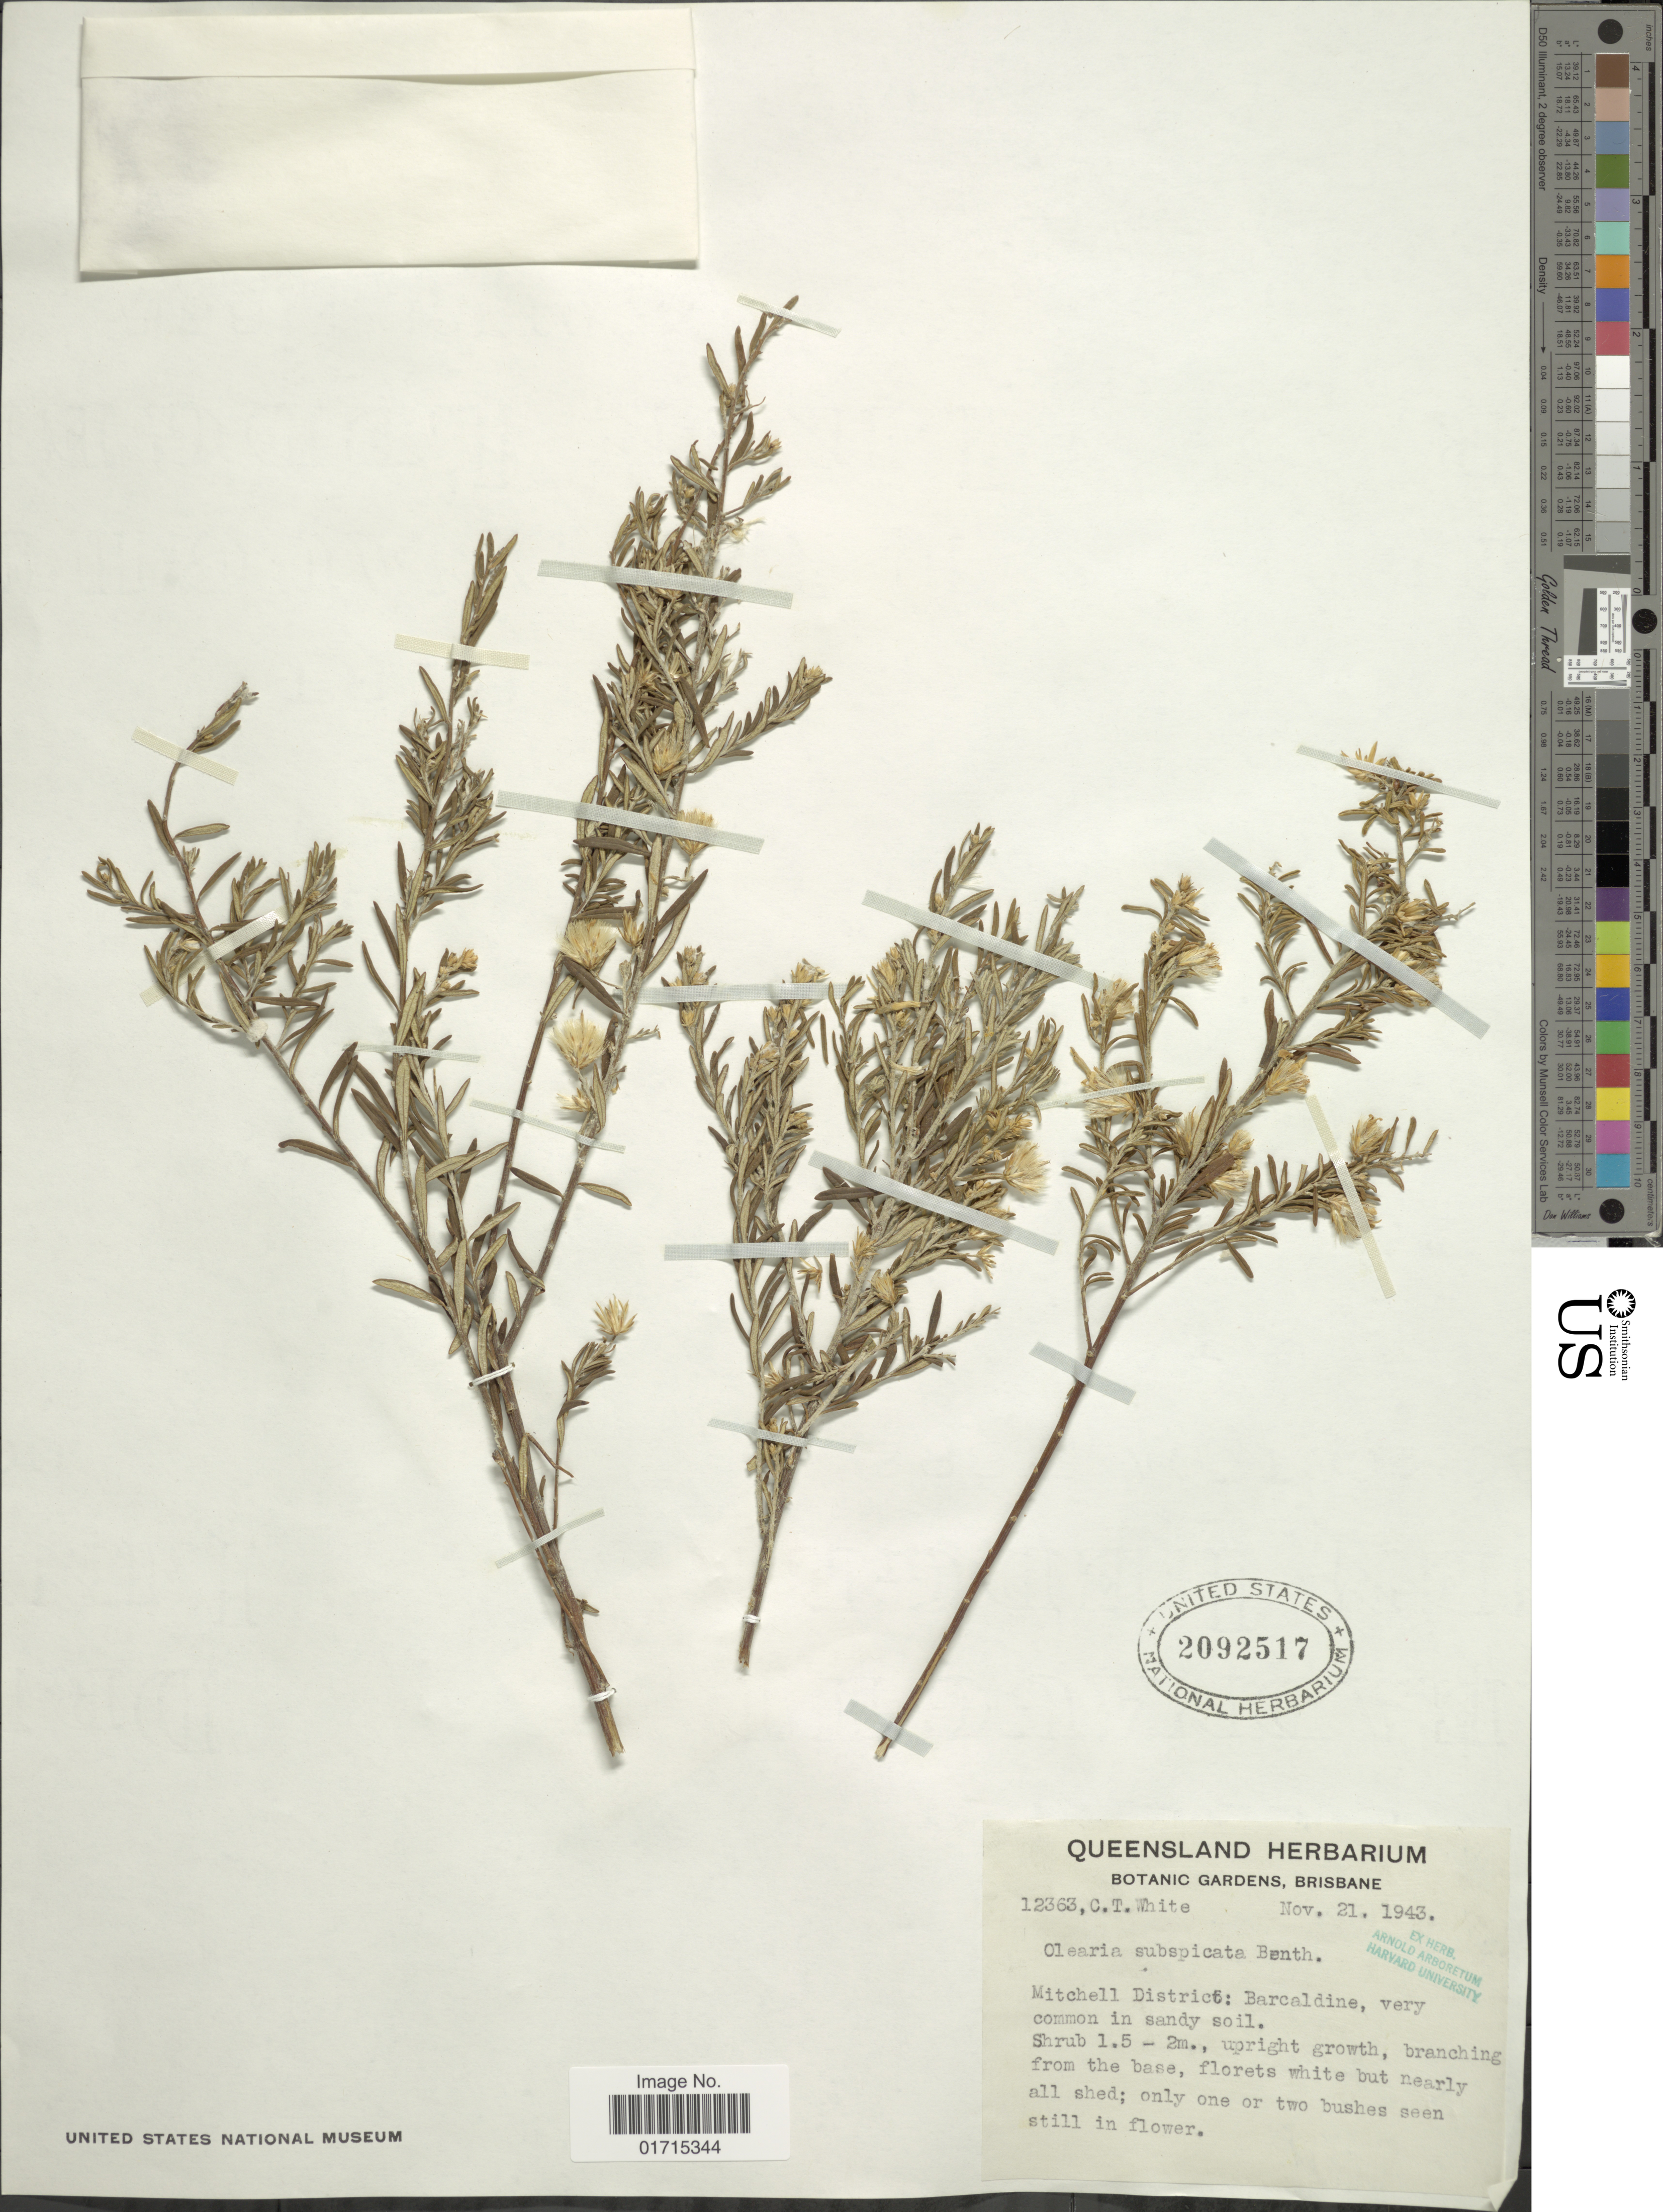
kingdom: Plantae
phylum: Tracheophyta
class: Magnoliopsida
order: Asterales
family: Asteraceae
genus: Olearia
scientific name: Olearia subspicata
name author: (Hook.) Benth.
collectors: C. T. White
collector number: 12363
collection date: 1943-11-21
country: Australia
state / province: Queensland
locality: Mitchell District. Barcaldine.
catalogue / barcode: US 2092517